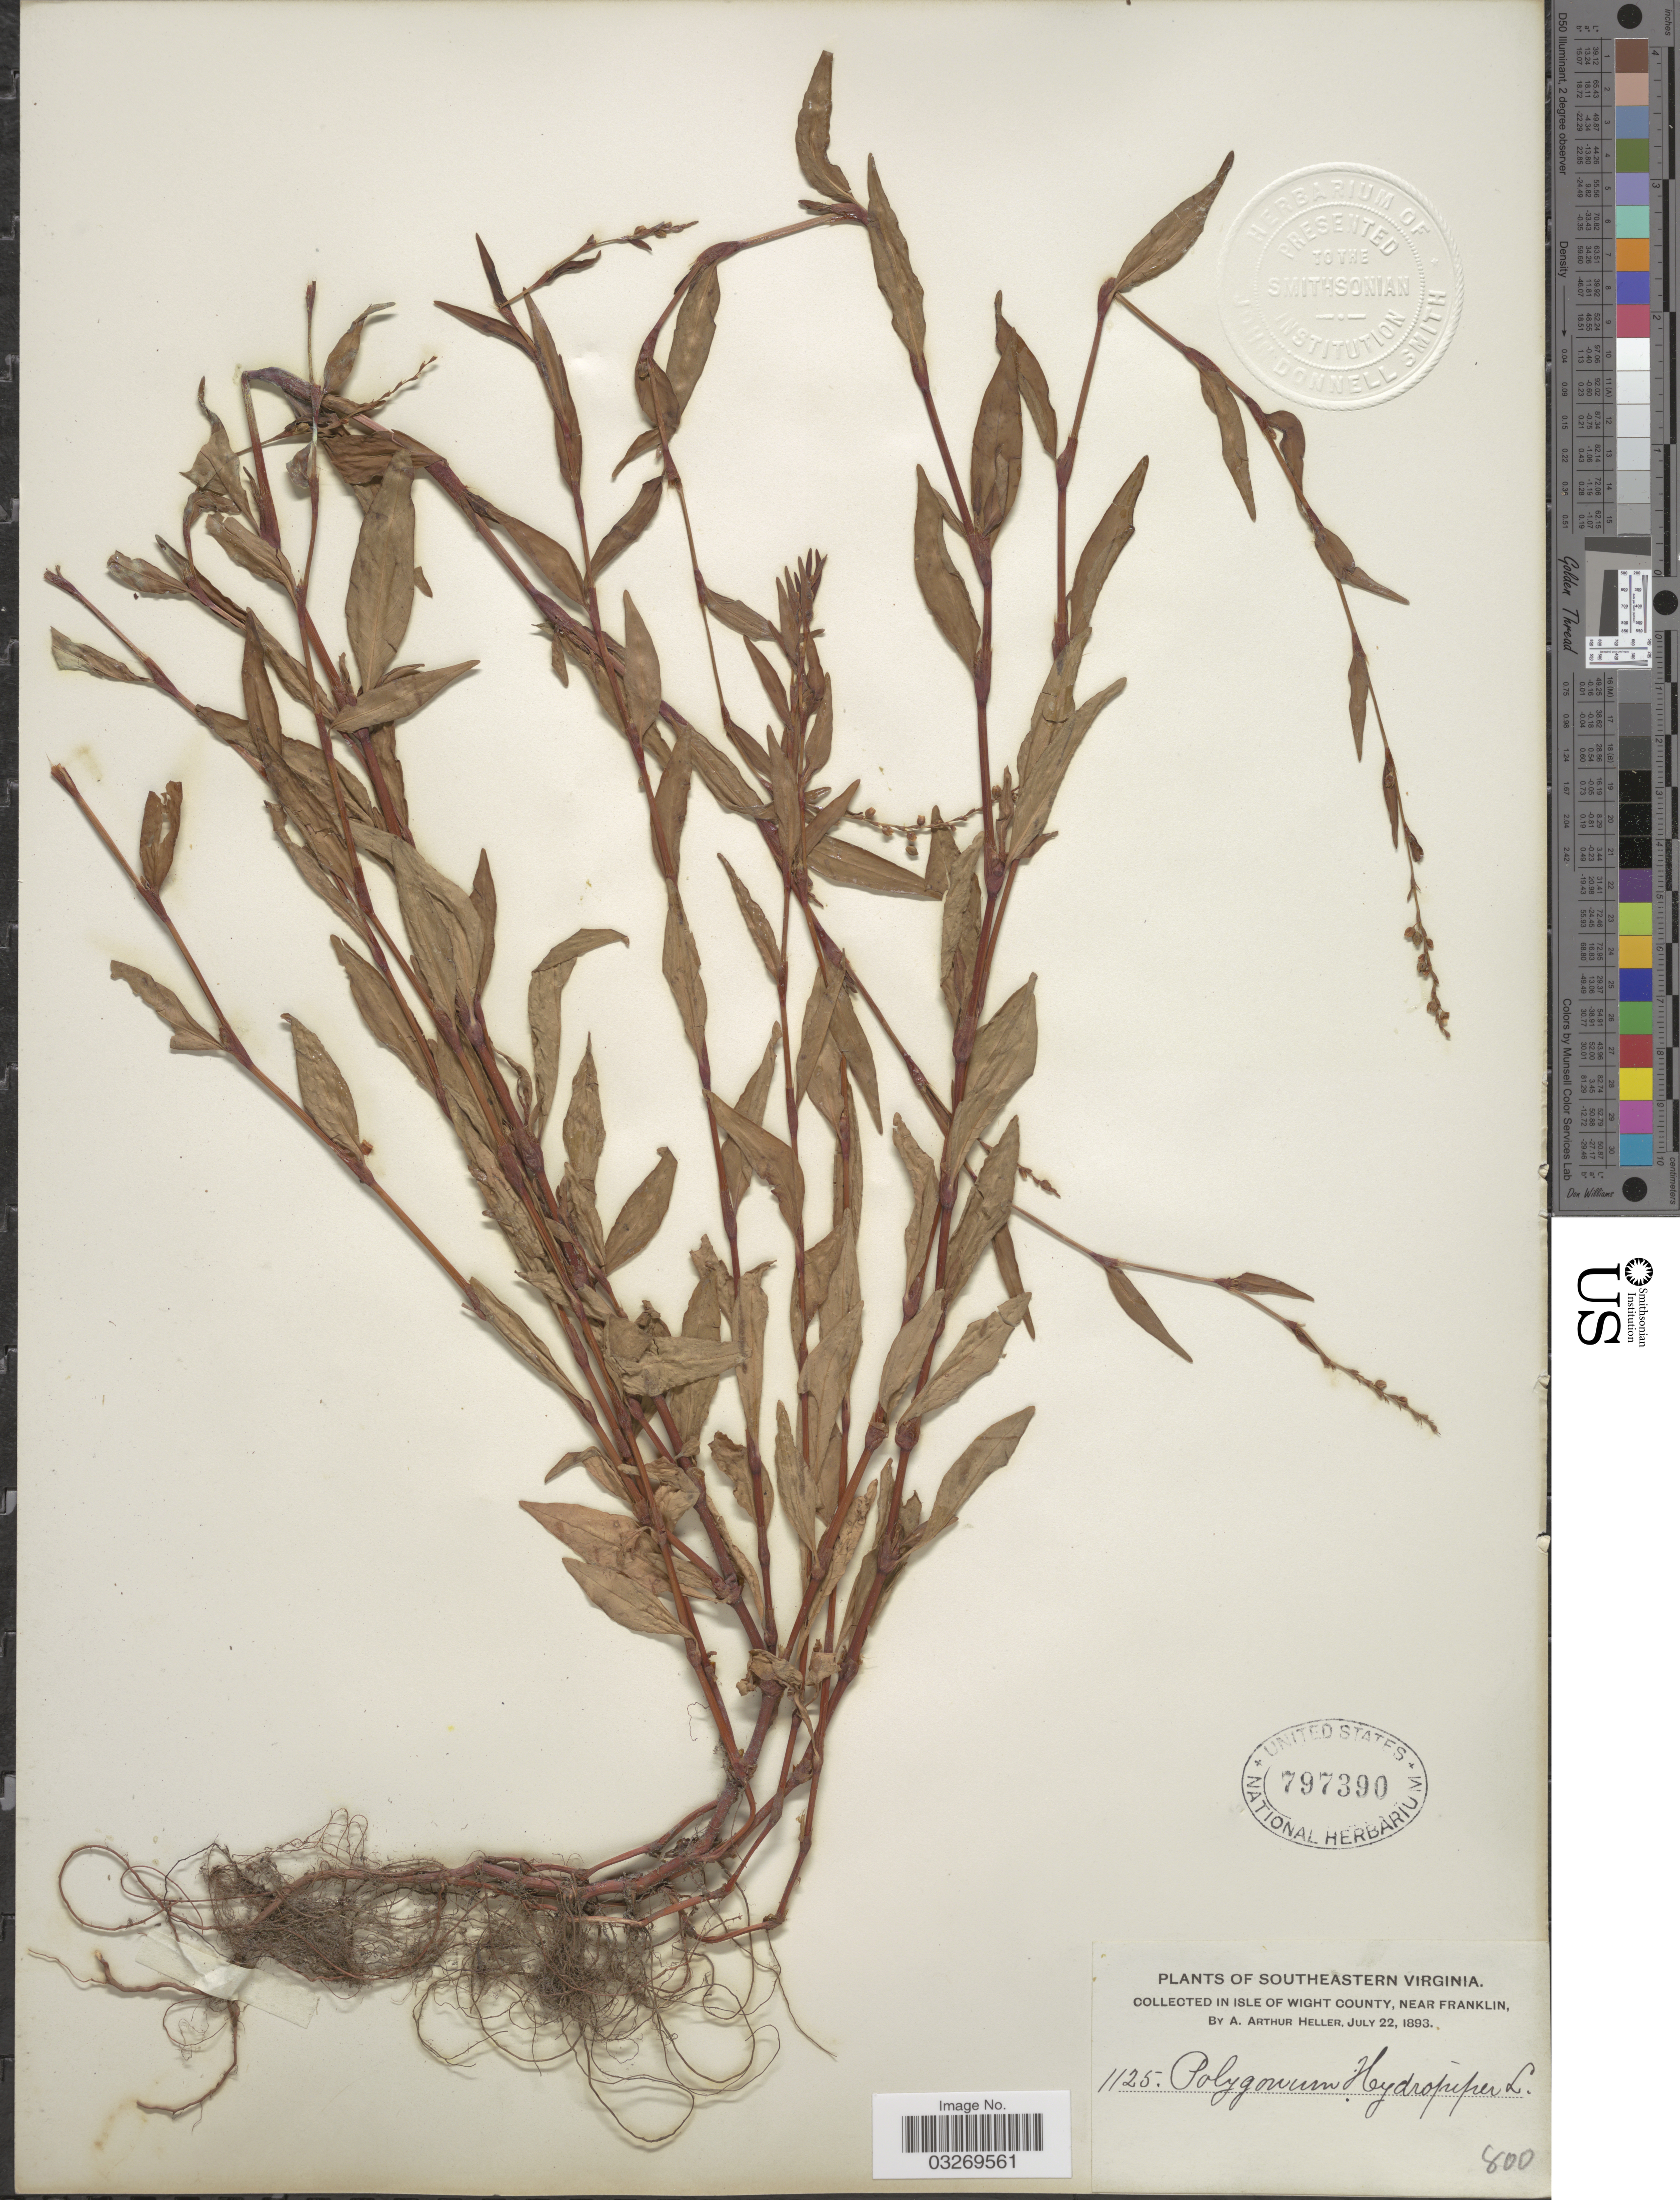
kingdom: Plantae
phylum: Tracheophyta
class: Magnoliopsida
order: Caryophyllales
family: Polygonaceae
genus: Persicaria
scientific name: Persicaria hydropiper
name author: (L.) Delarbre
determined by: Atha, D. E.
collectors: A. A. Heller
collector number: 1125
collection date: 1893-07-22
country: United States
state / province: Virginia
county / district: Isle of Wight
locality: Southeastern Virginia, Isle of Wight County, Near Franklin.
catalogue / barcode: US 797390